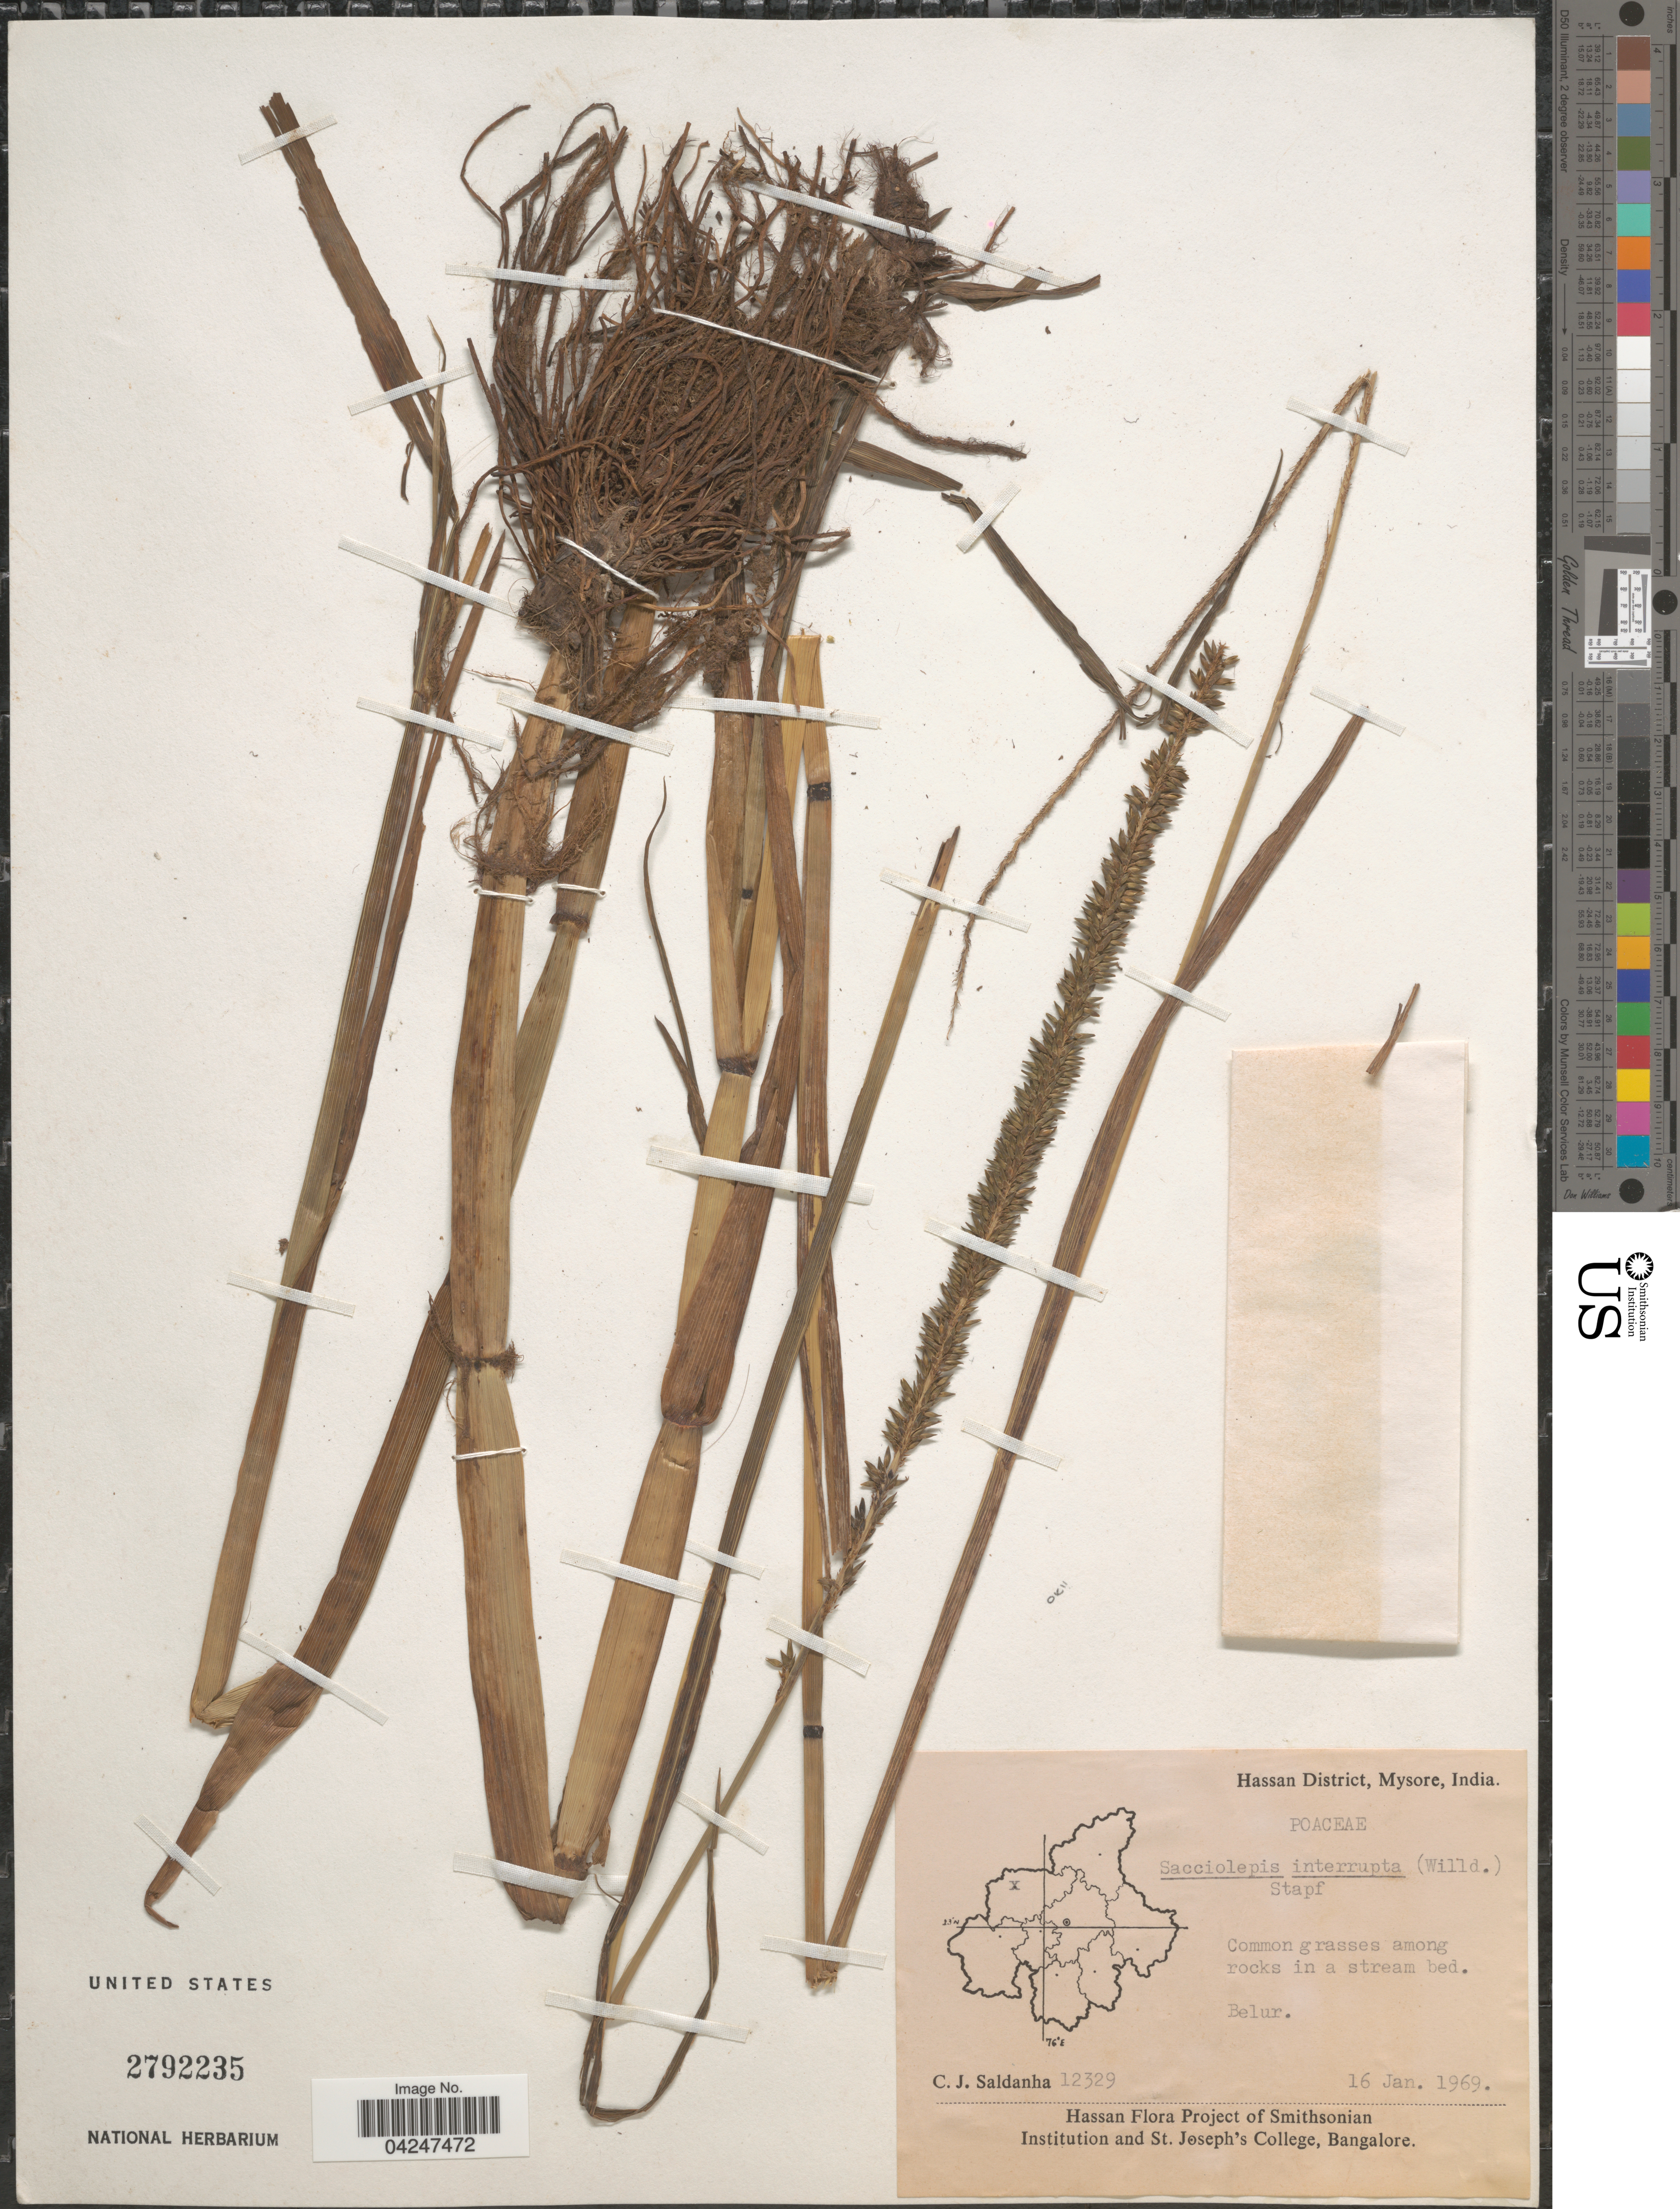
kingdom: Plantae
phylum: Tracheophyta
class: Liliopsida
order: Poales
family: Poaceae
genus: Sacciolepis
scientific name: Sacciolepis interrupta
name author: (Willd.) Stapf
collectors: C. J. Saldanha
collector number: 12329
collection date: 1969-01-16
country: India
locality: Hassan District, Mysore. Common grasses among rocks in a stream bed. Belur.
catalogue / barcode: US 2792235